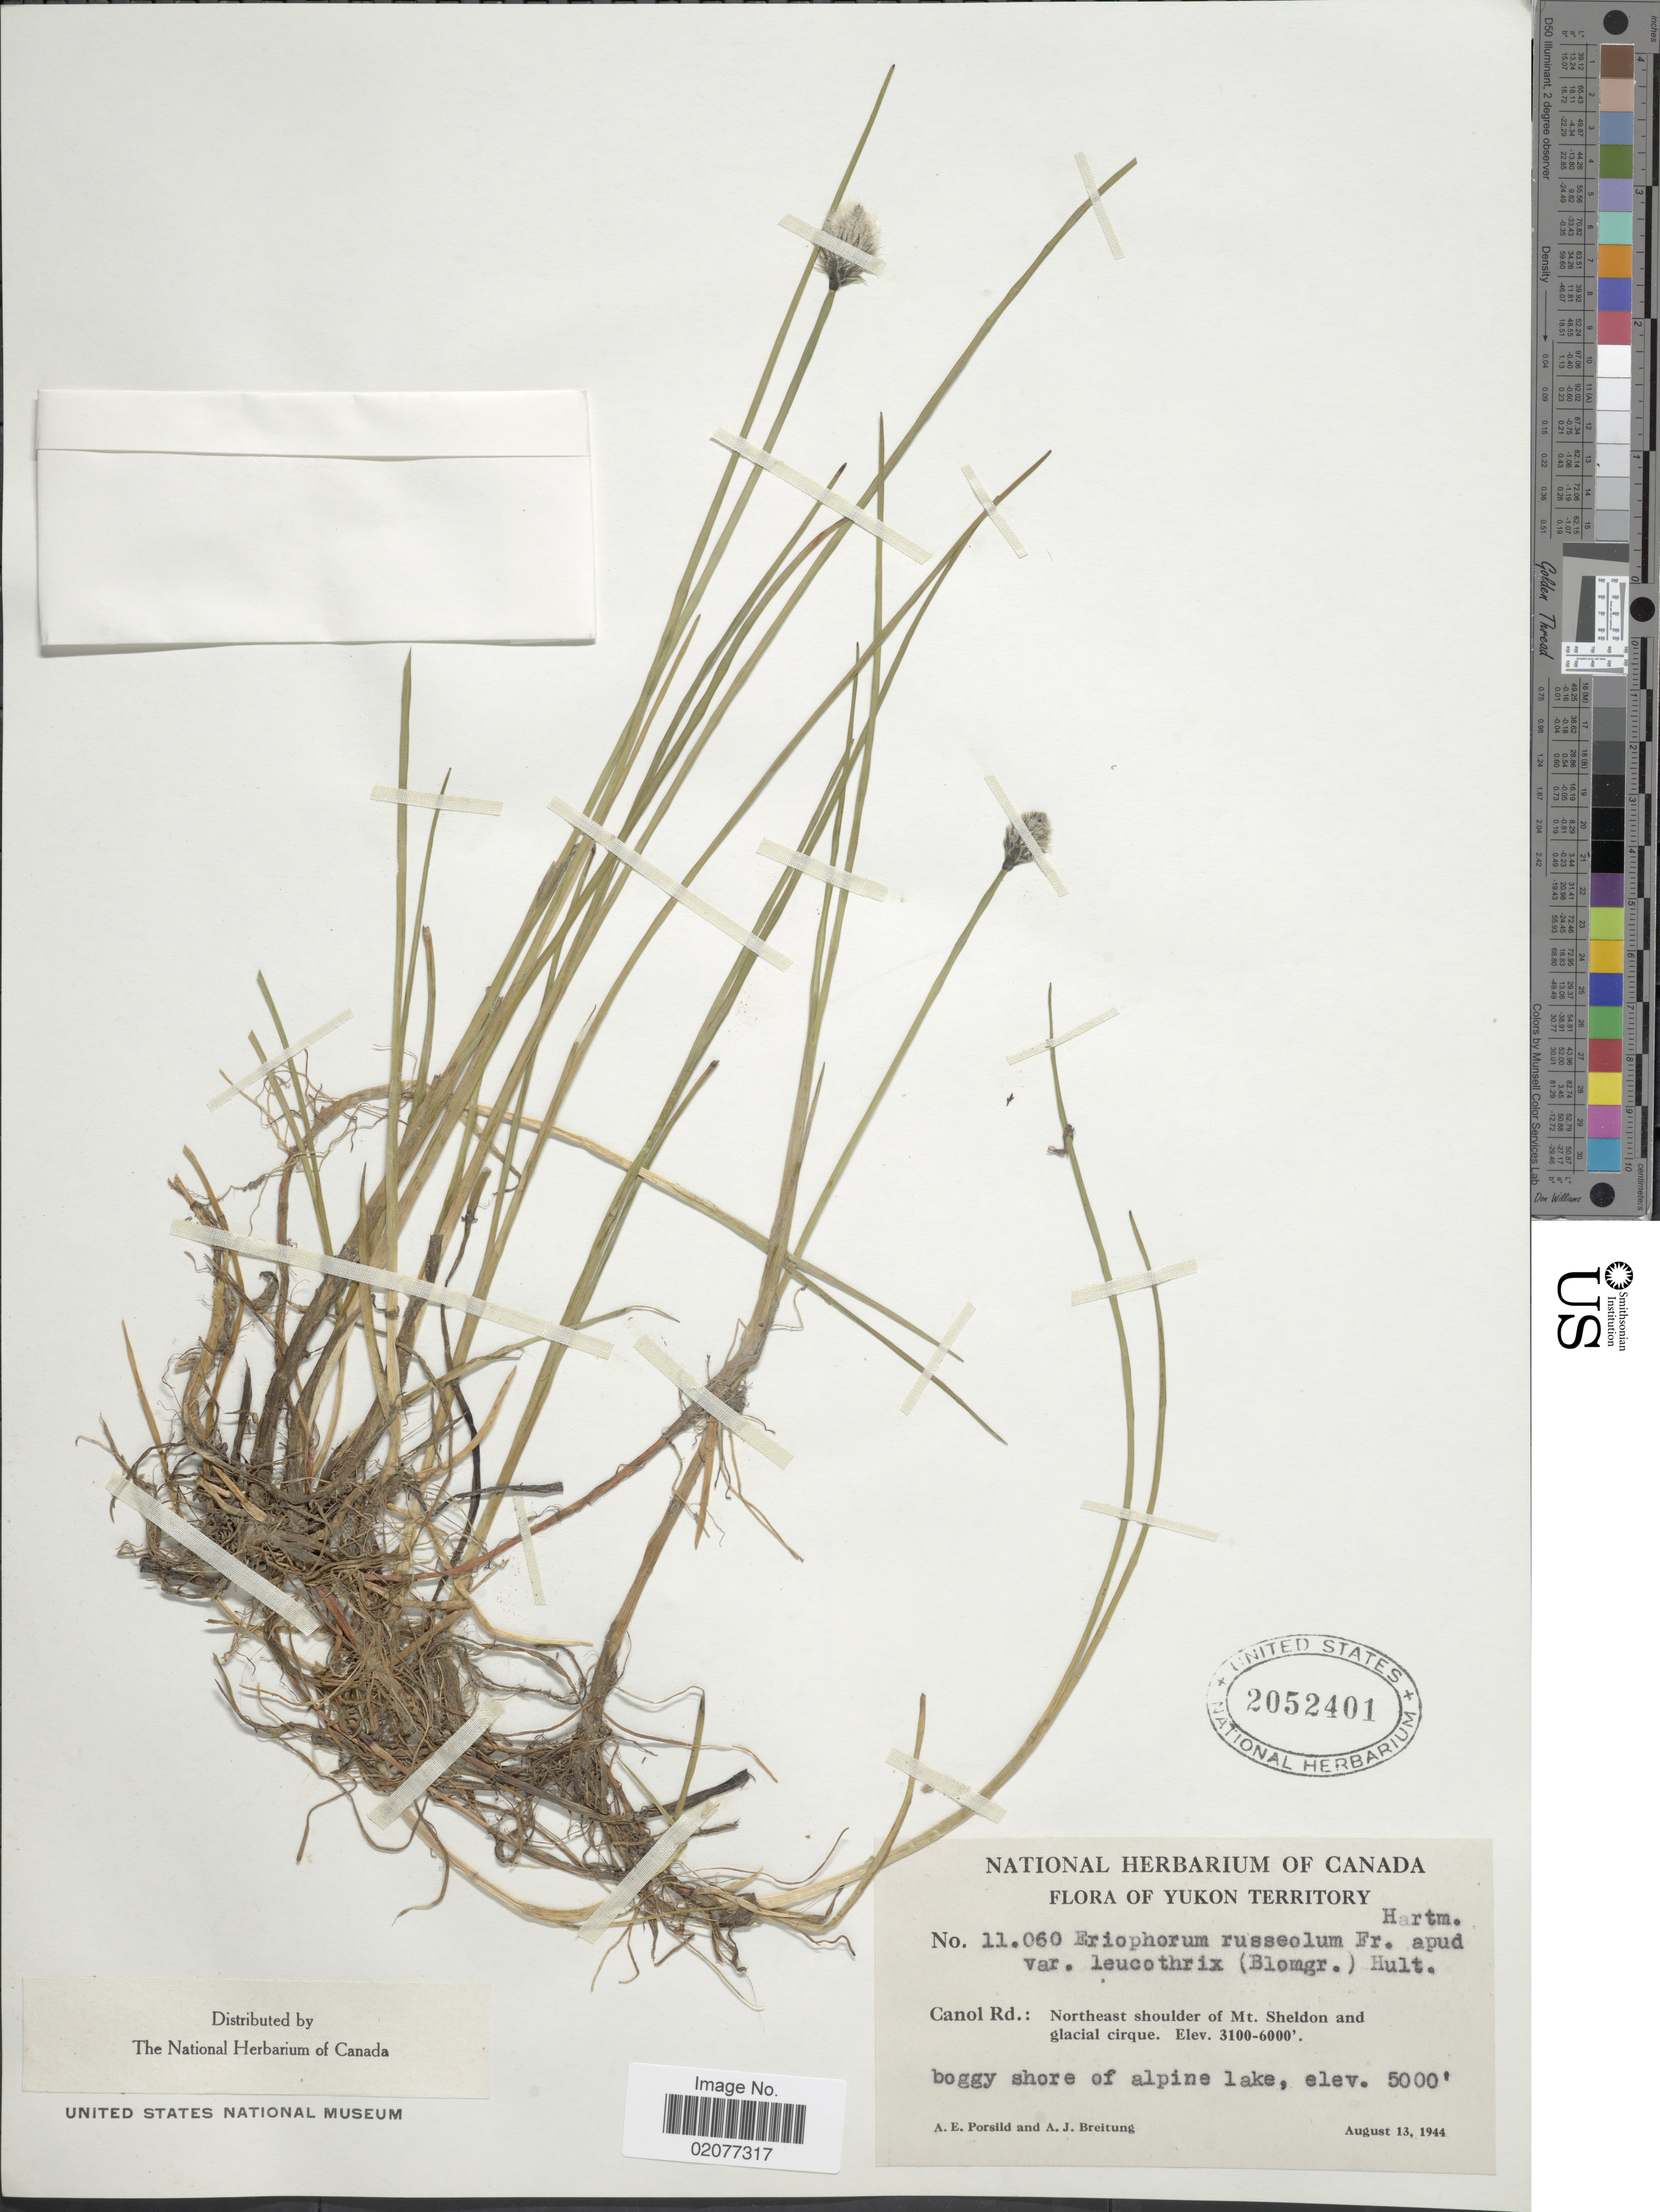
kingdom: Plantae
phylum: Tracheophyta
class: Liliopsida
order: Poales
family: Cyperaceae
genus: Eriophorum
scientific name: Eriophorum chamissonis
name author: C.A. Mey.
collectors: A. E. Porsild & A. Breitung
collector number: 11060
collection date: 1944-08-13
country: Canada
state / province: Yukon Territory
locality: Yukon Territory, Canol Rd.: Northeast shoulder of Mt. Sheldon and glacial cirque. boggy shore of alpine lake.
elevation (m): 1524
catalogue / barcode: US 2052401